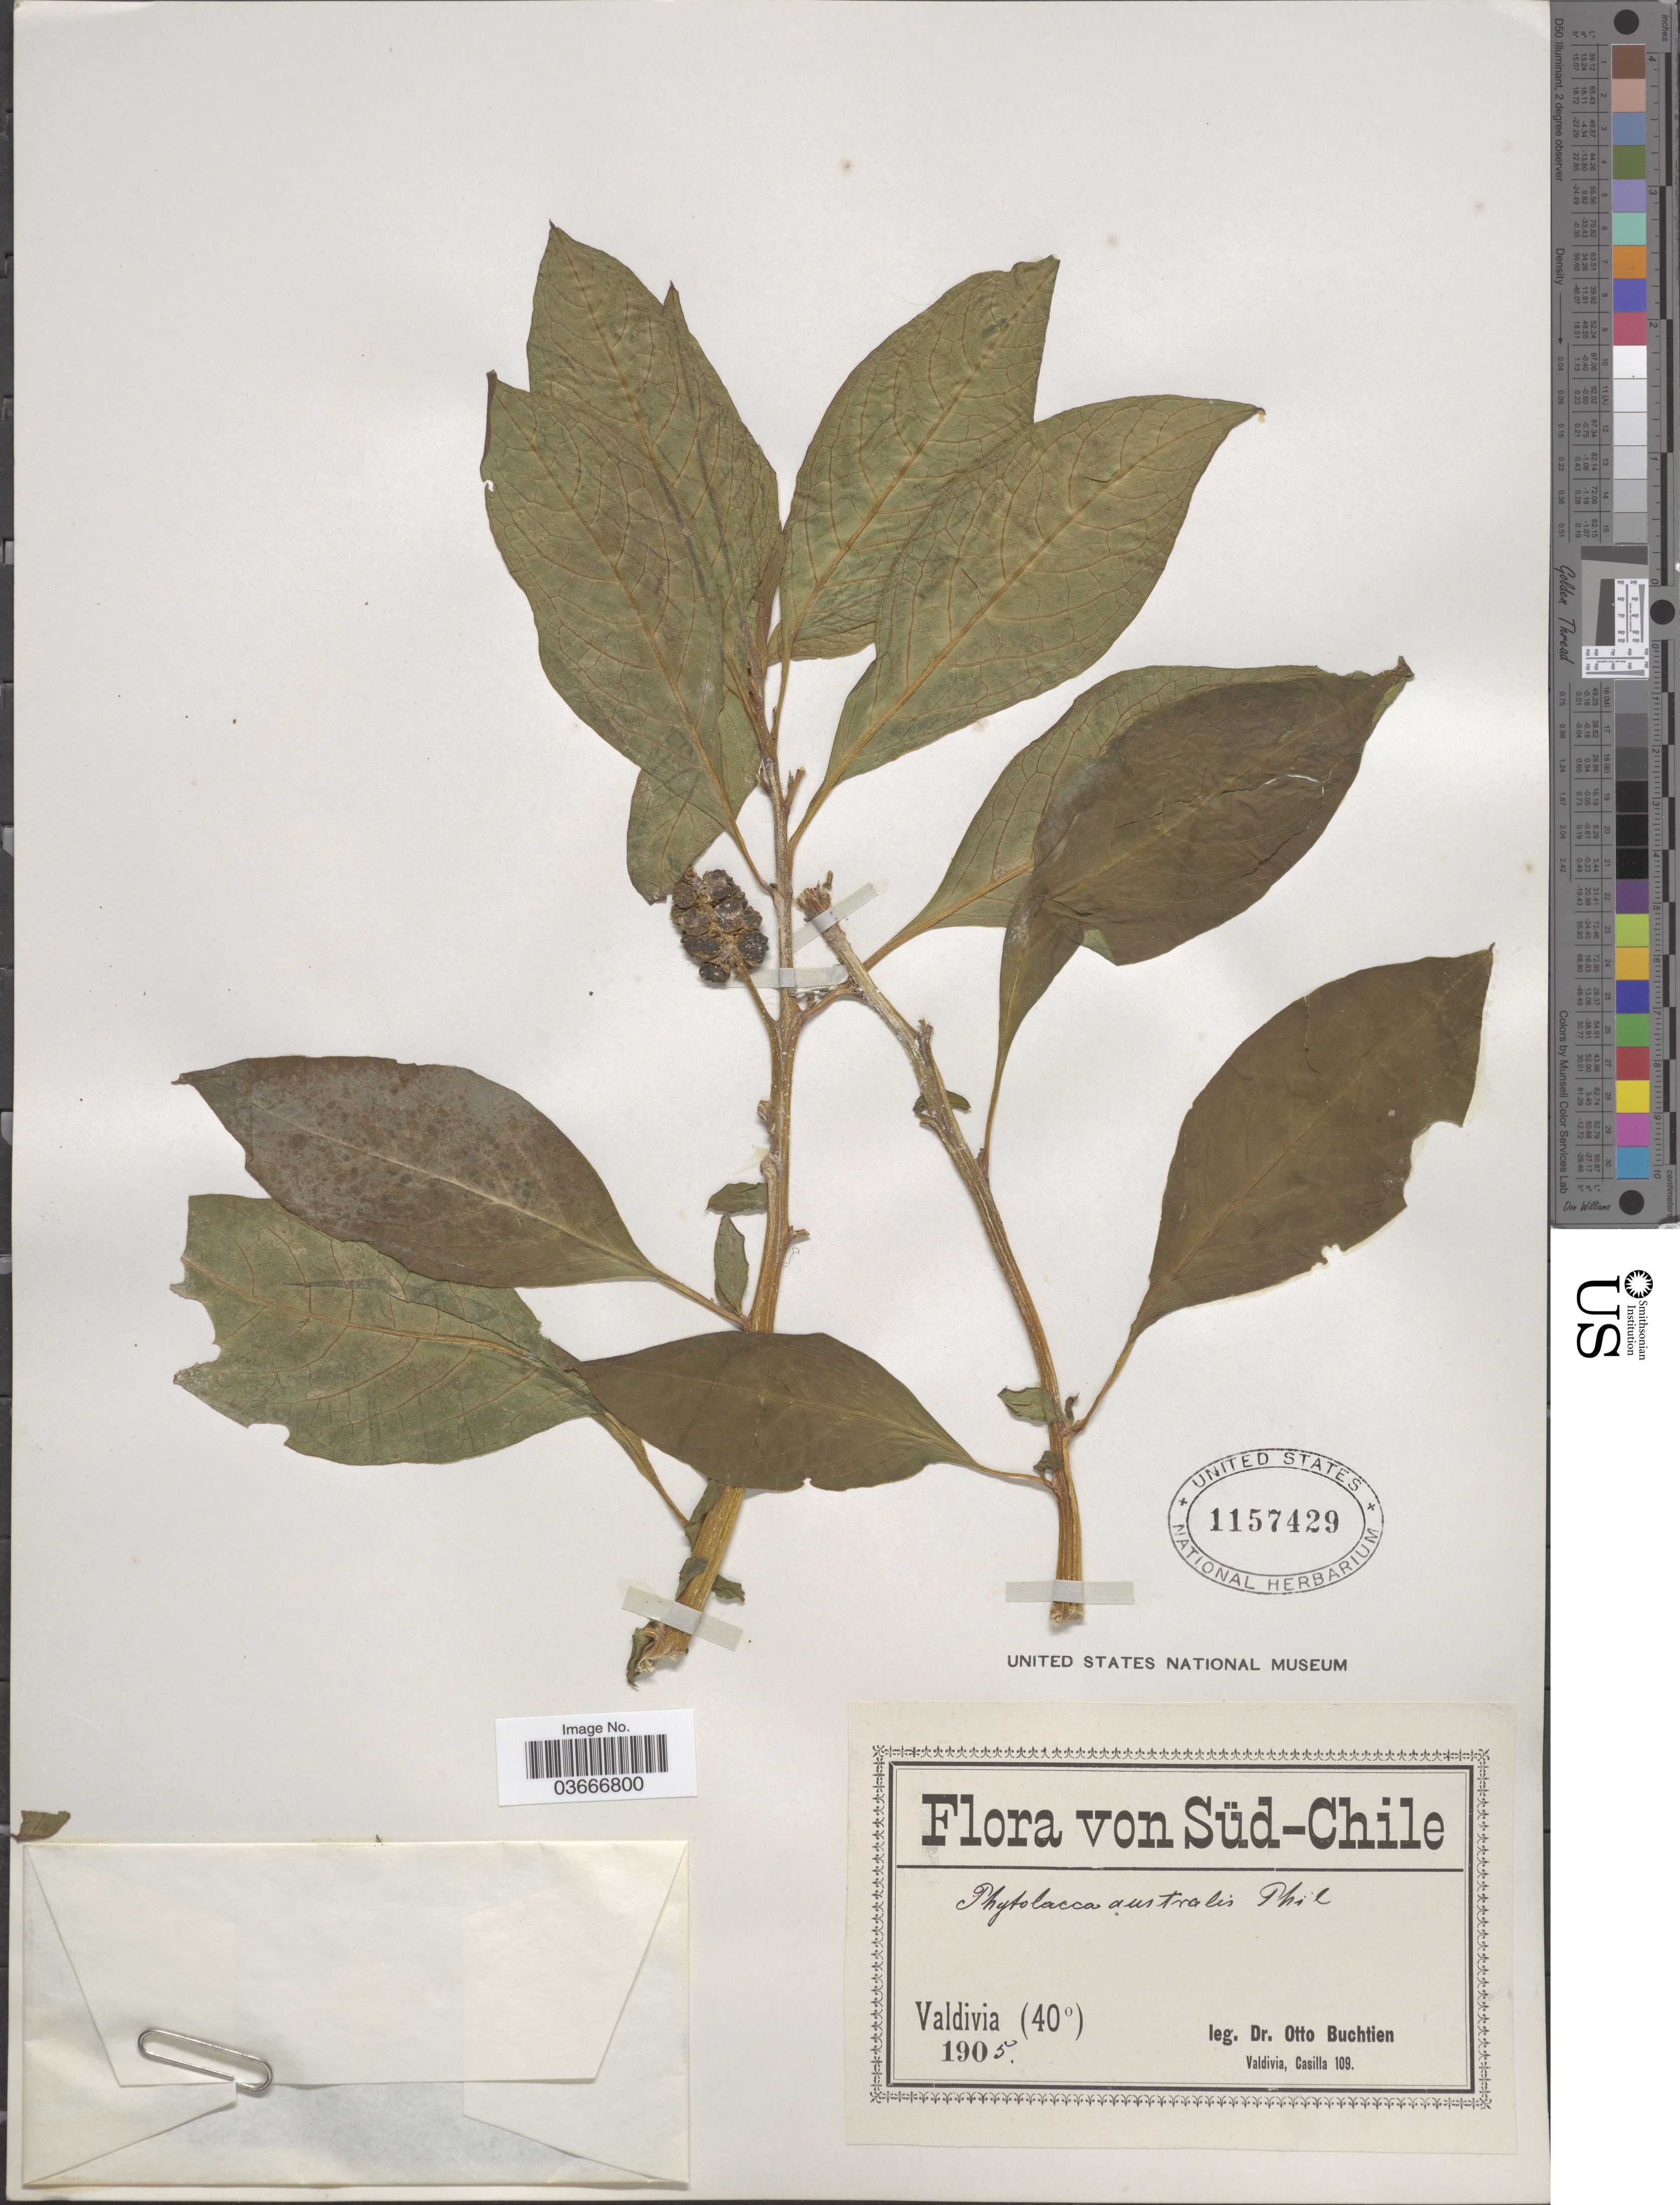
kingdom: Plantae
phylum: Tracheophyta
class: Magnoliopsida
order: Caryophyllales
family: Phytolaccaceae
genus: Phytolacca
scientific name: Phytolacca bogotensis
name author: Kunth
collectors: O. Buchtien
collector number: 109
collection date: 1905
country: Chile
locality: Süd-Chile. Valdivia (40º).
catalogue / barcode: US 1157429